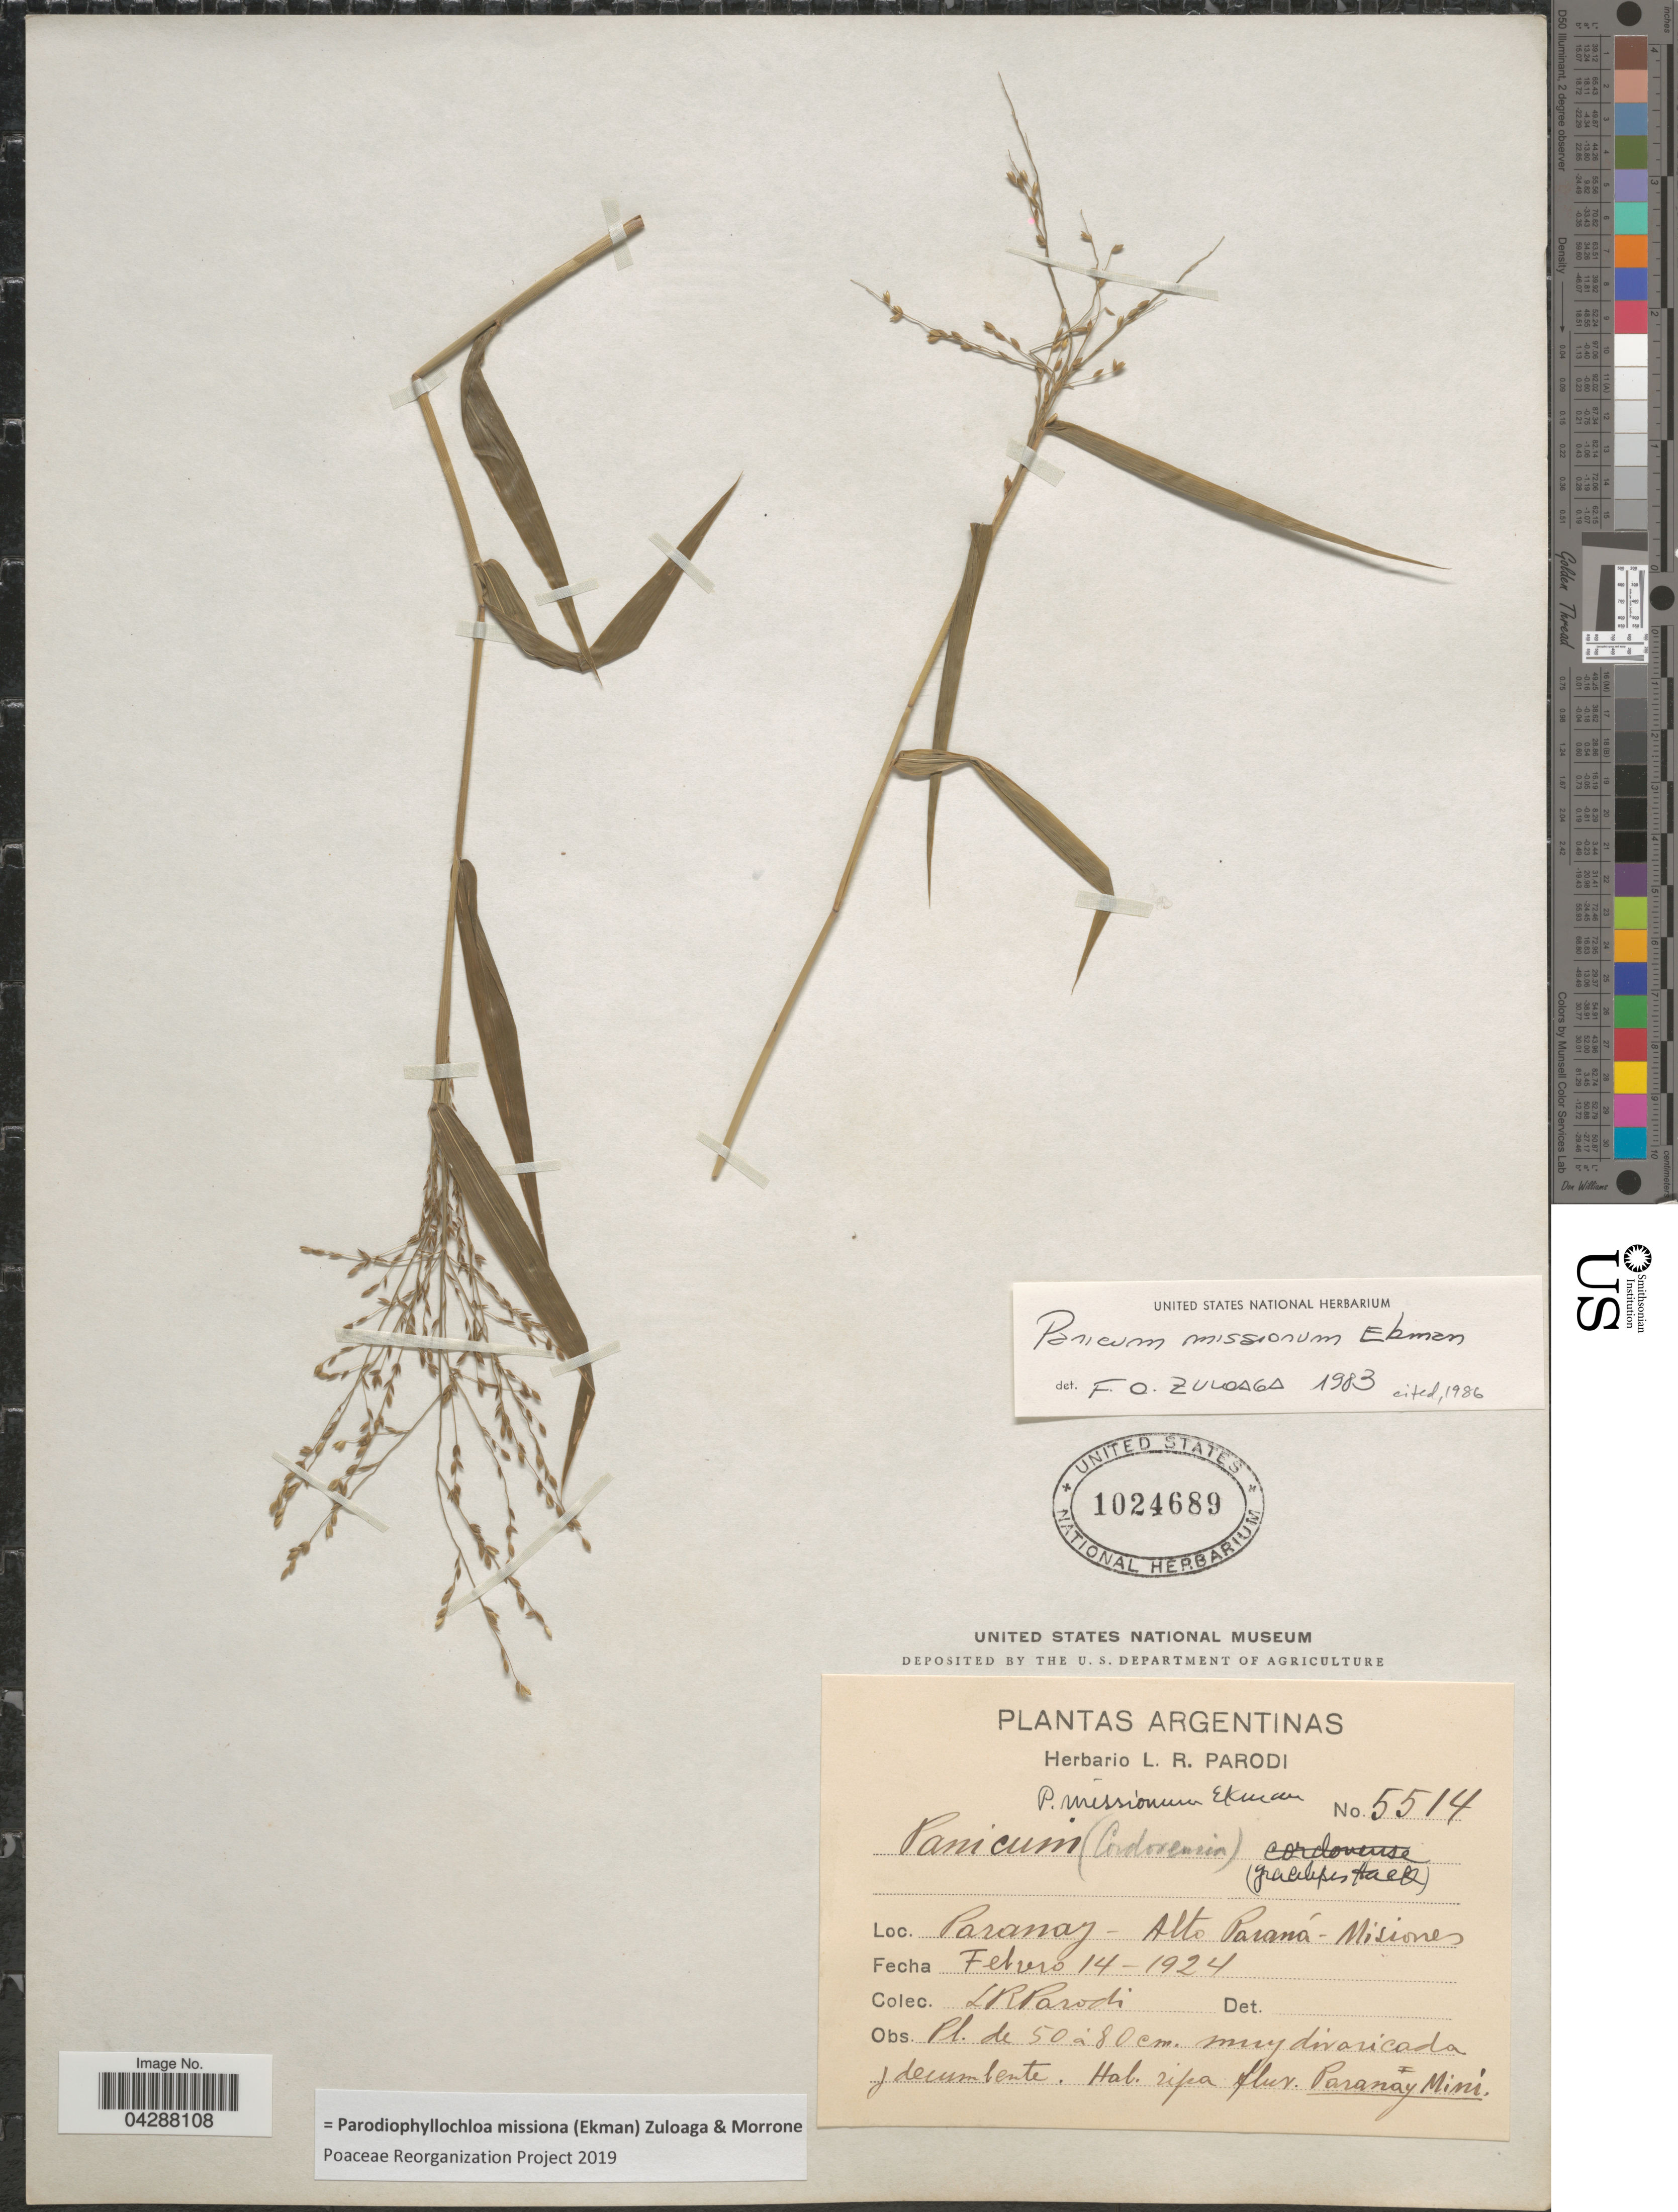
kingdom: Plantae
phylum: Tracheophyta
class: Liliopsida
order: Poales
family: Poaceae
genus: Parodiophyllochloa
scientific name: Parodiophyllochloa missiona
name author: (Ekman) Zuloaga & Morrone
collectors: L. R. Parodi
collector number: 5514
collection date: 1924-02-14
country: Argentina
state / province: Misiones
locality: Paranay - Alto Paraná.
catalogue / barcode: US 1024689